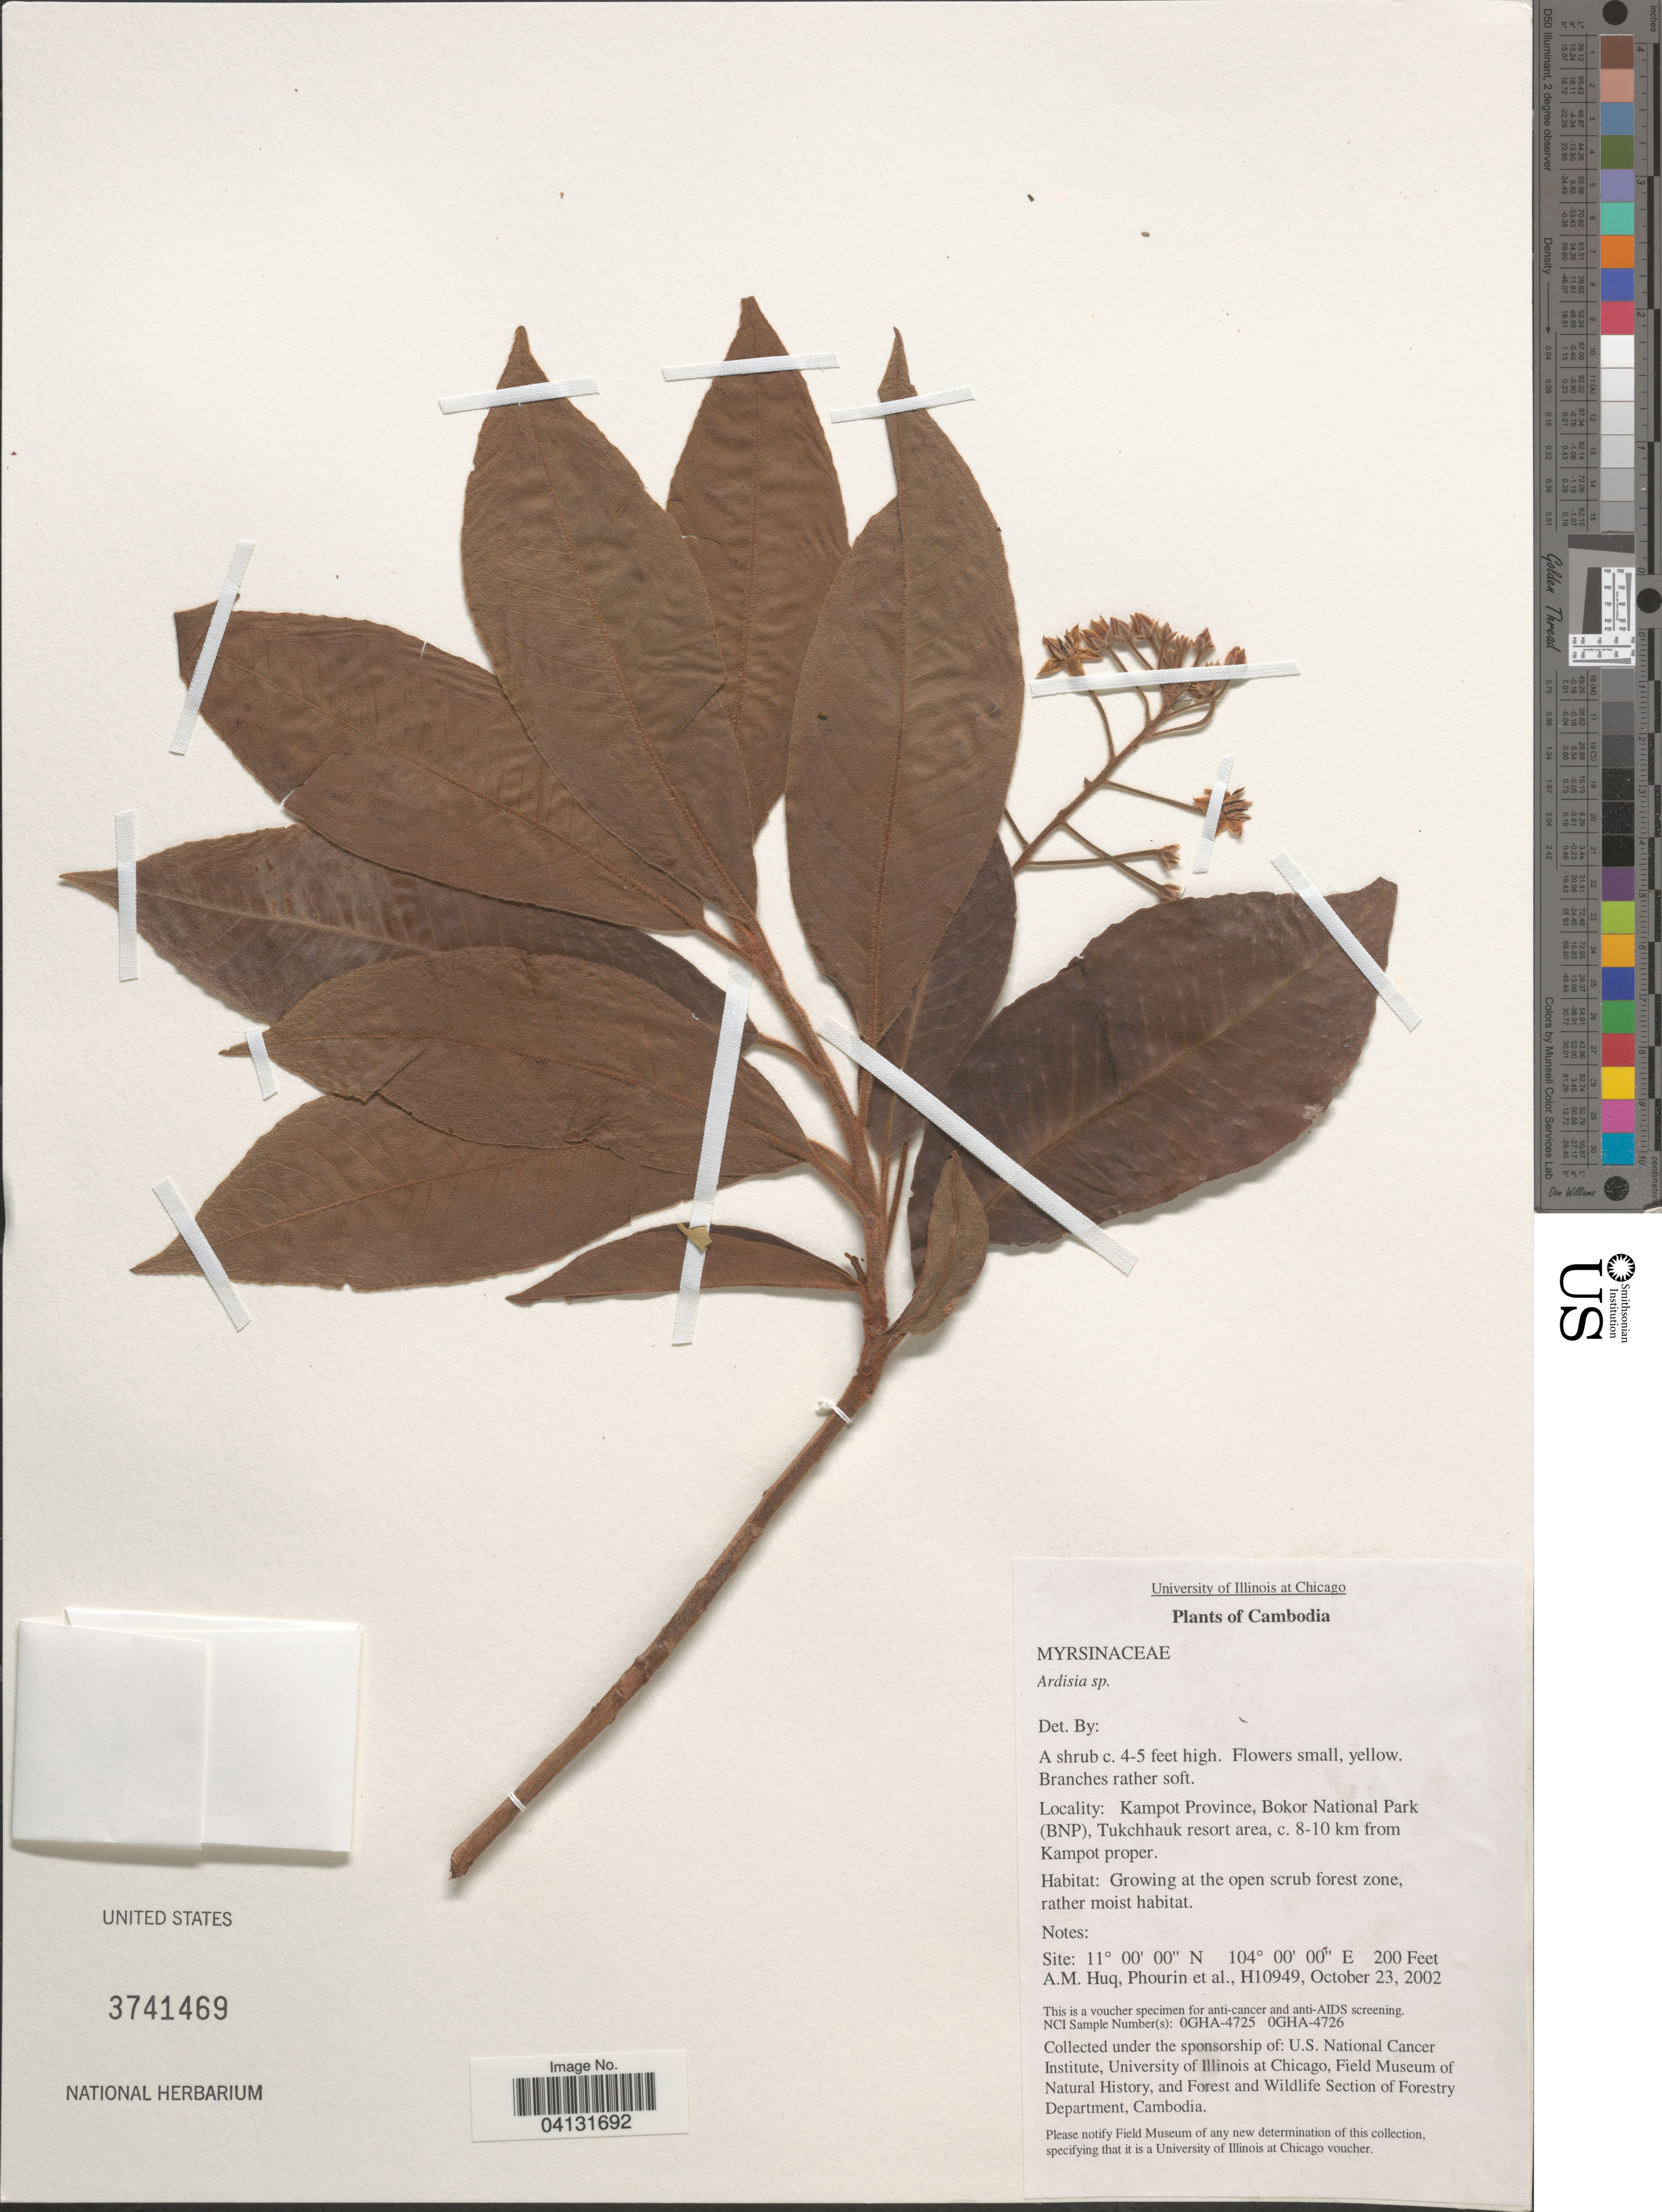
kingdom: Plantae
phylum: Tracheophyta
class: Magnoliopsida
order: Ericales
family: Primulaceae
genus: Ardisia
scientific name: Ardisia sp.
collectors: A. M. Huq, -- Phourin & et al.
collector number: H10949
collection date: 2002-10-23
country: Cambodia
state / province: Kâmpât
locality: Kampot Province, Bokor National Park (BNP), Tukchhauk resort area, c. 8-10 km from Kampot proper.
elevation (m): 61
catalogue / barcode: US 3741469